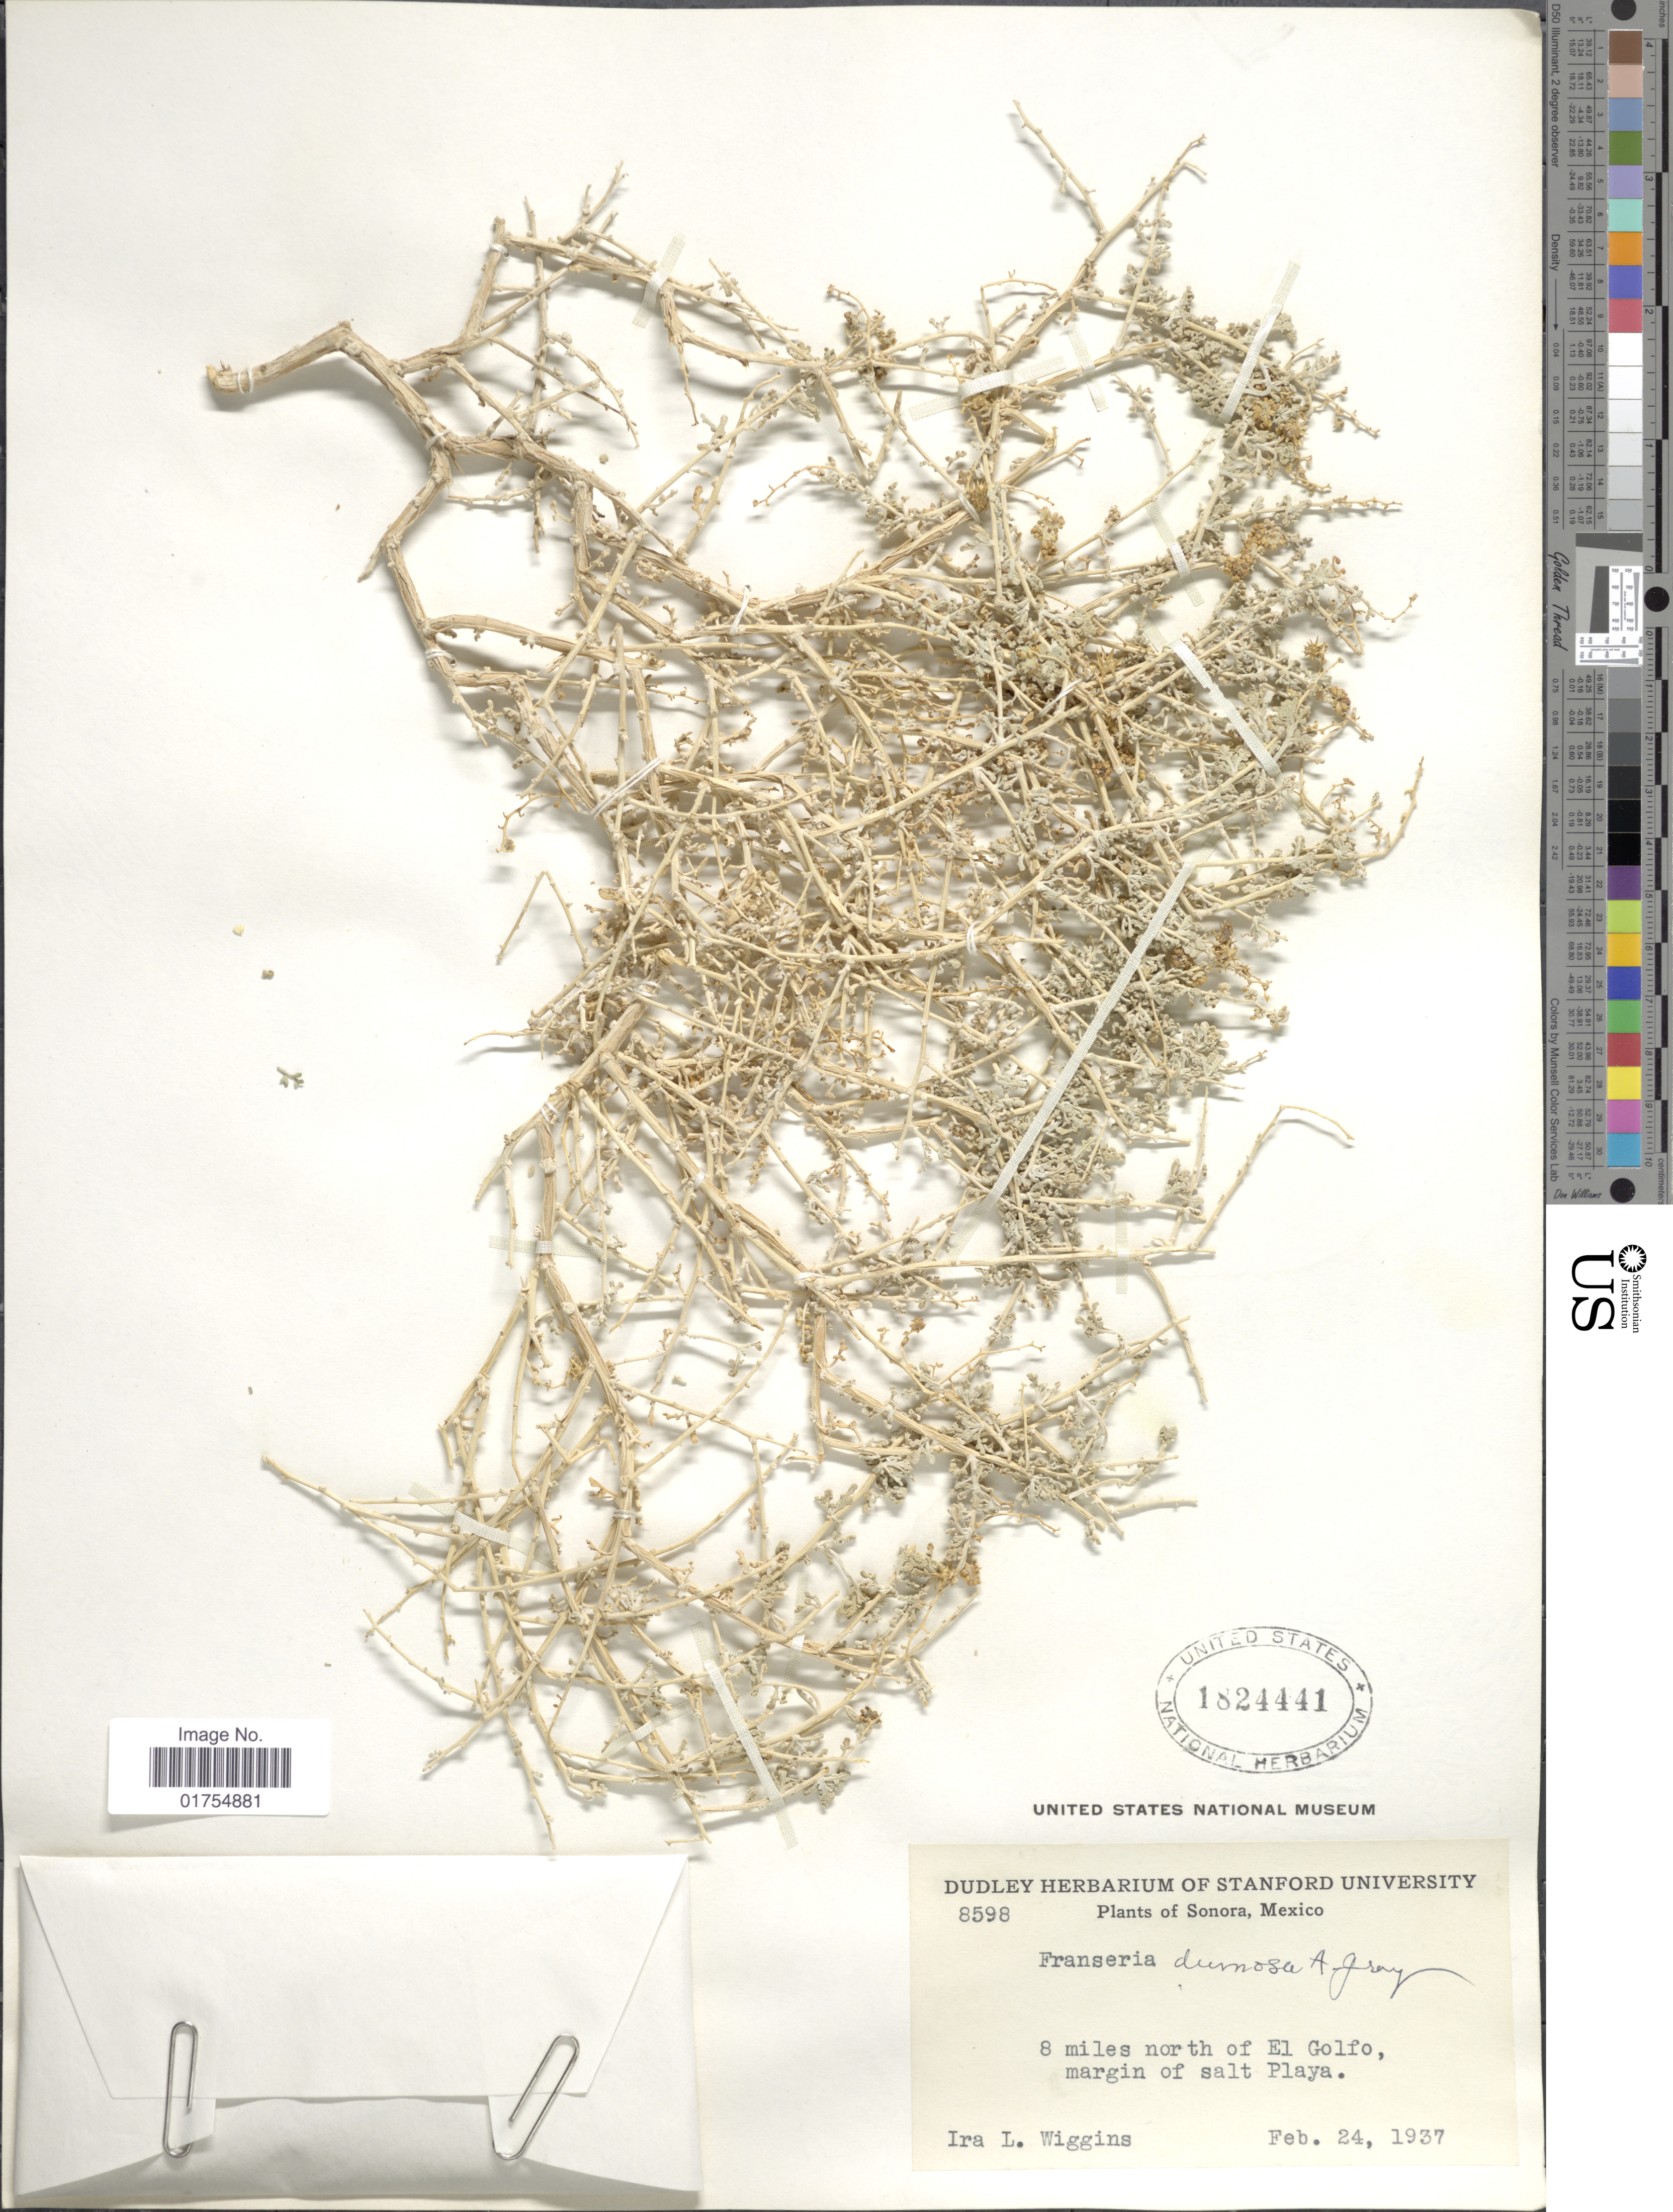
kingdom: Plantae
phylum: Tracheophyta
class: Magnoliopsida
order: Asterales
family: Asteraceae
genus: Franseria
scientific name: Franseria dumosa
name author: A. Gray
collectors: I. L. Wiggins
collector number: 8598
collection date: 1937-02-24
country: Mexico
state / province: Sonora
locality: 8 miles mnorth of El Golfo, margen of salt Playa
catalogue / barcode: US 1824441